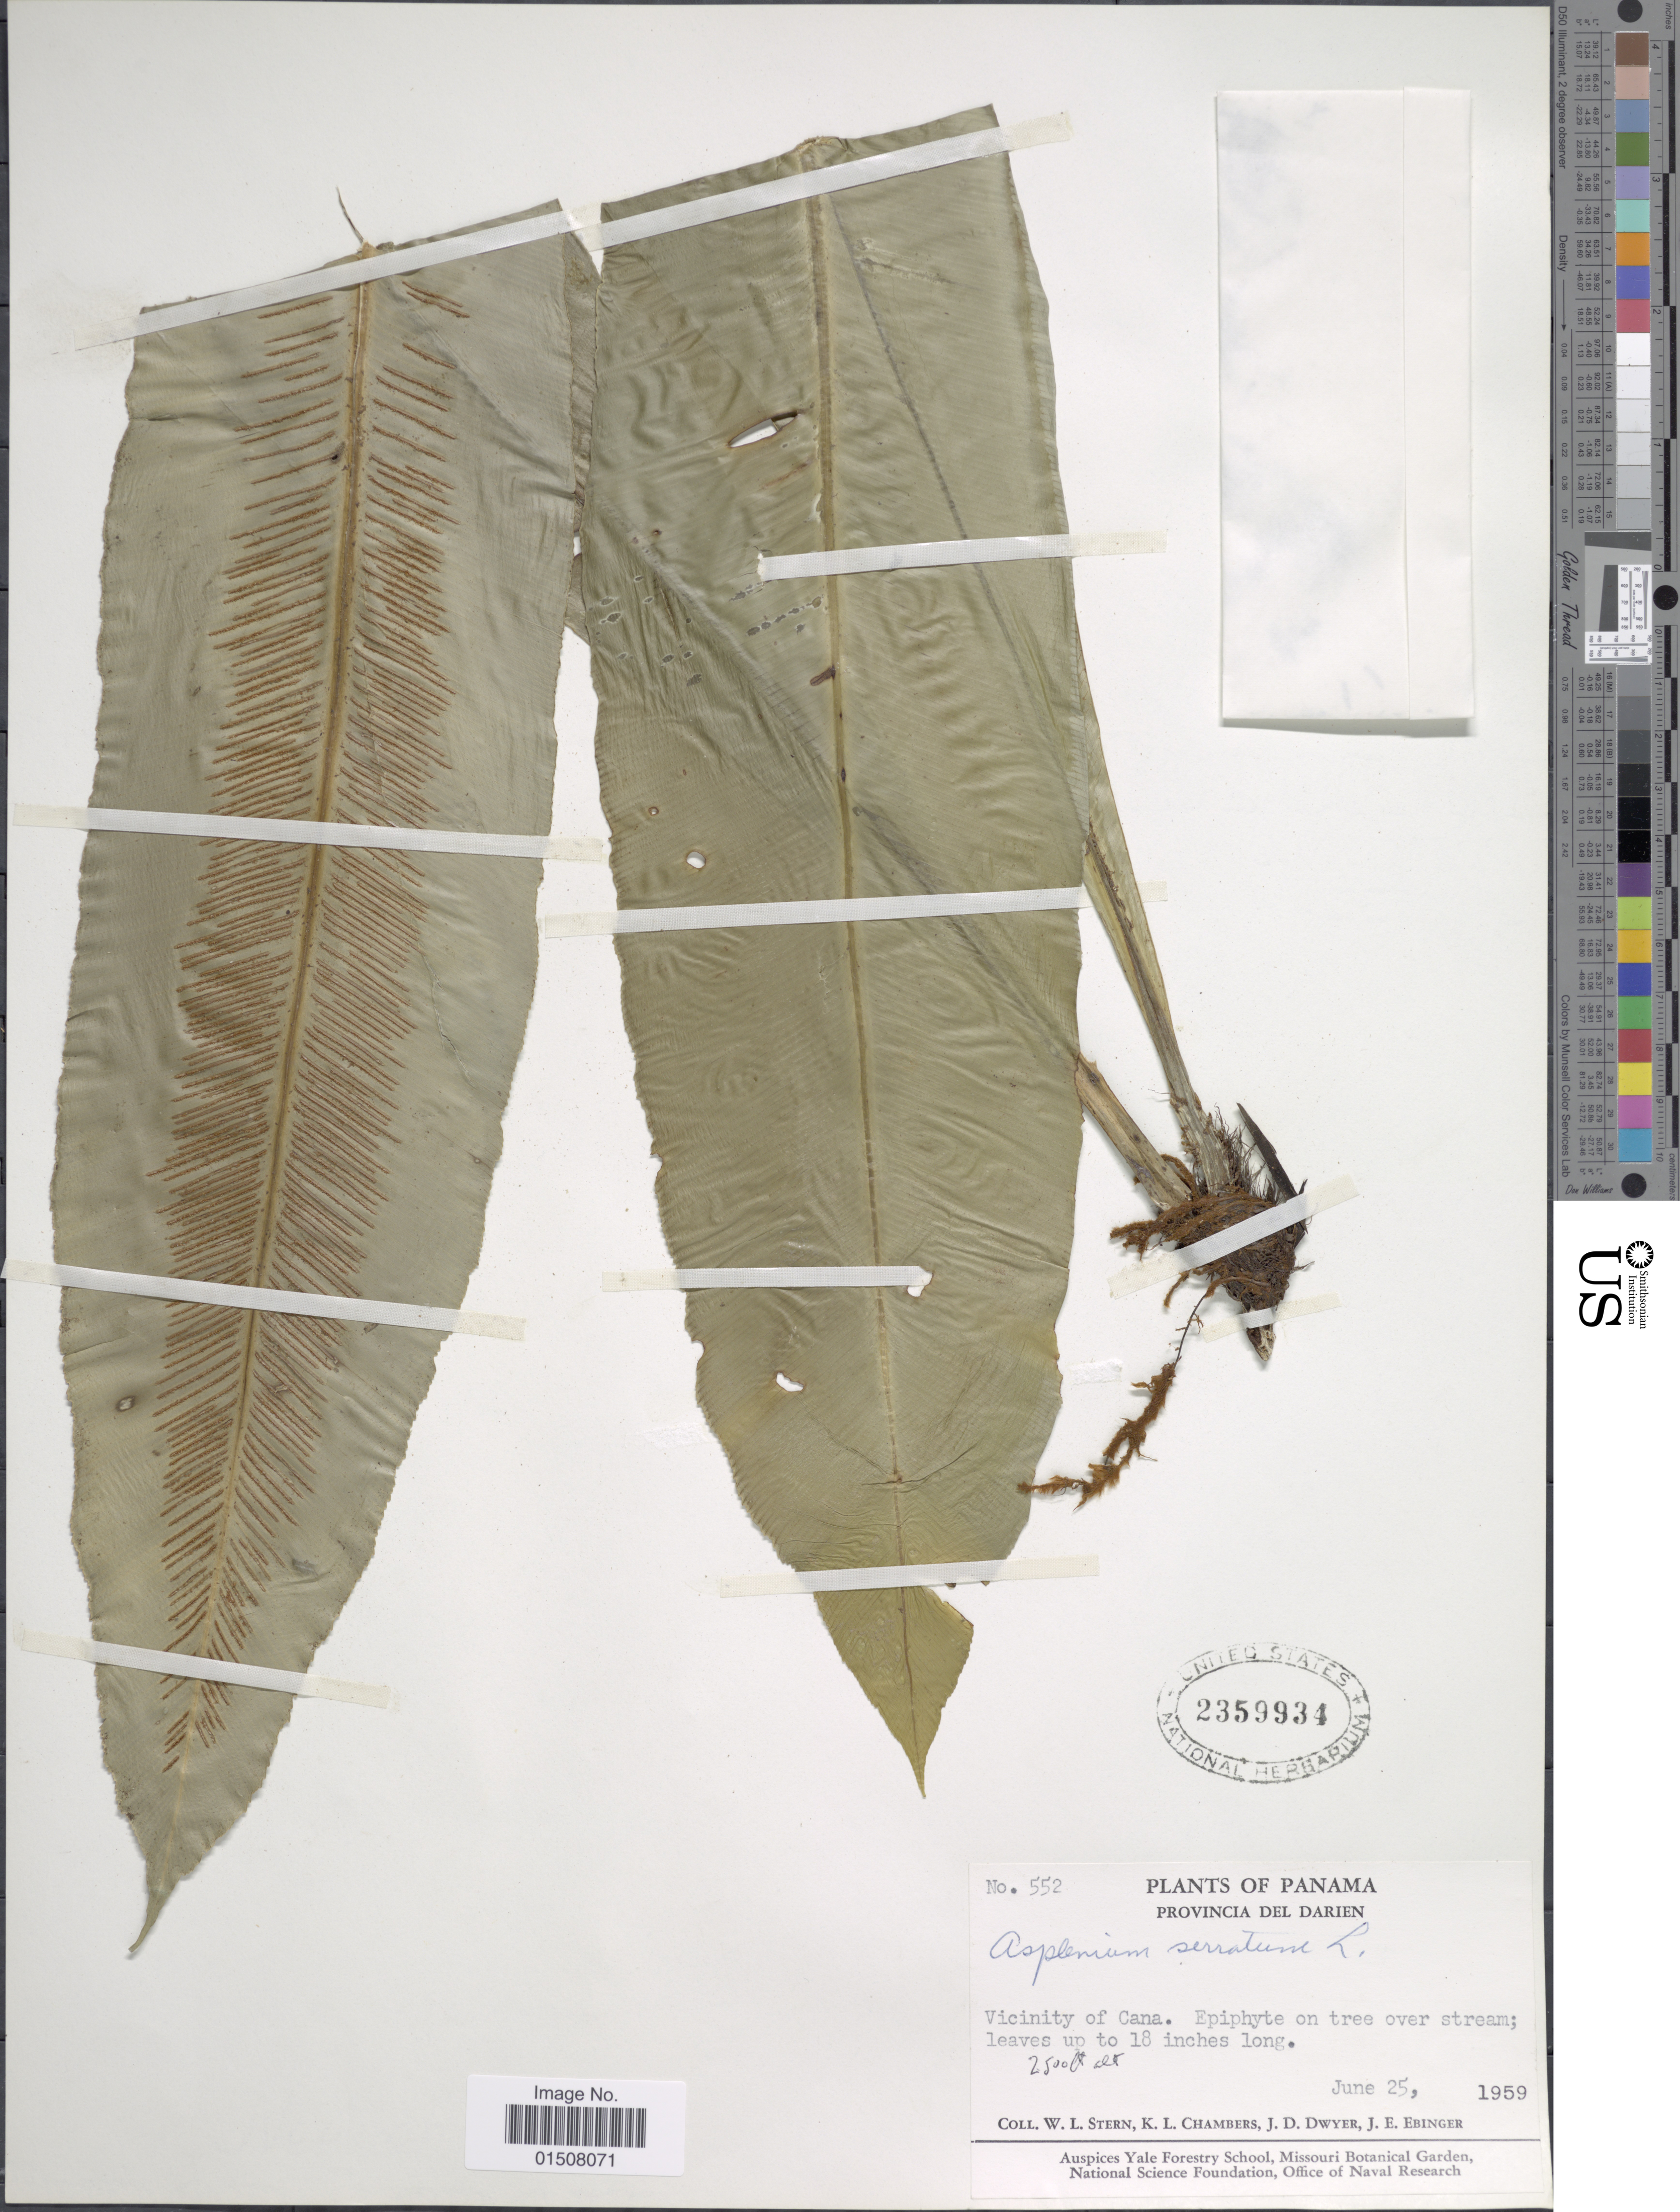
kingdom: Plantae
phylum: Tracheophyta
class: Polypodiopsida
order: Polypodiales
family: Aspleniaceae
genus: Asplenium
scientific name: Asplenium serratum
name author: L.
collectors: W. L. Stern, K. Chambers, J. D. Dwyer & J. Ebinger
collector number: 552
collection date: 1959-06-25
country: Panama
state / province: Darién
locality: Vicinity of Cana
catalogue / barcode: US 2359934